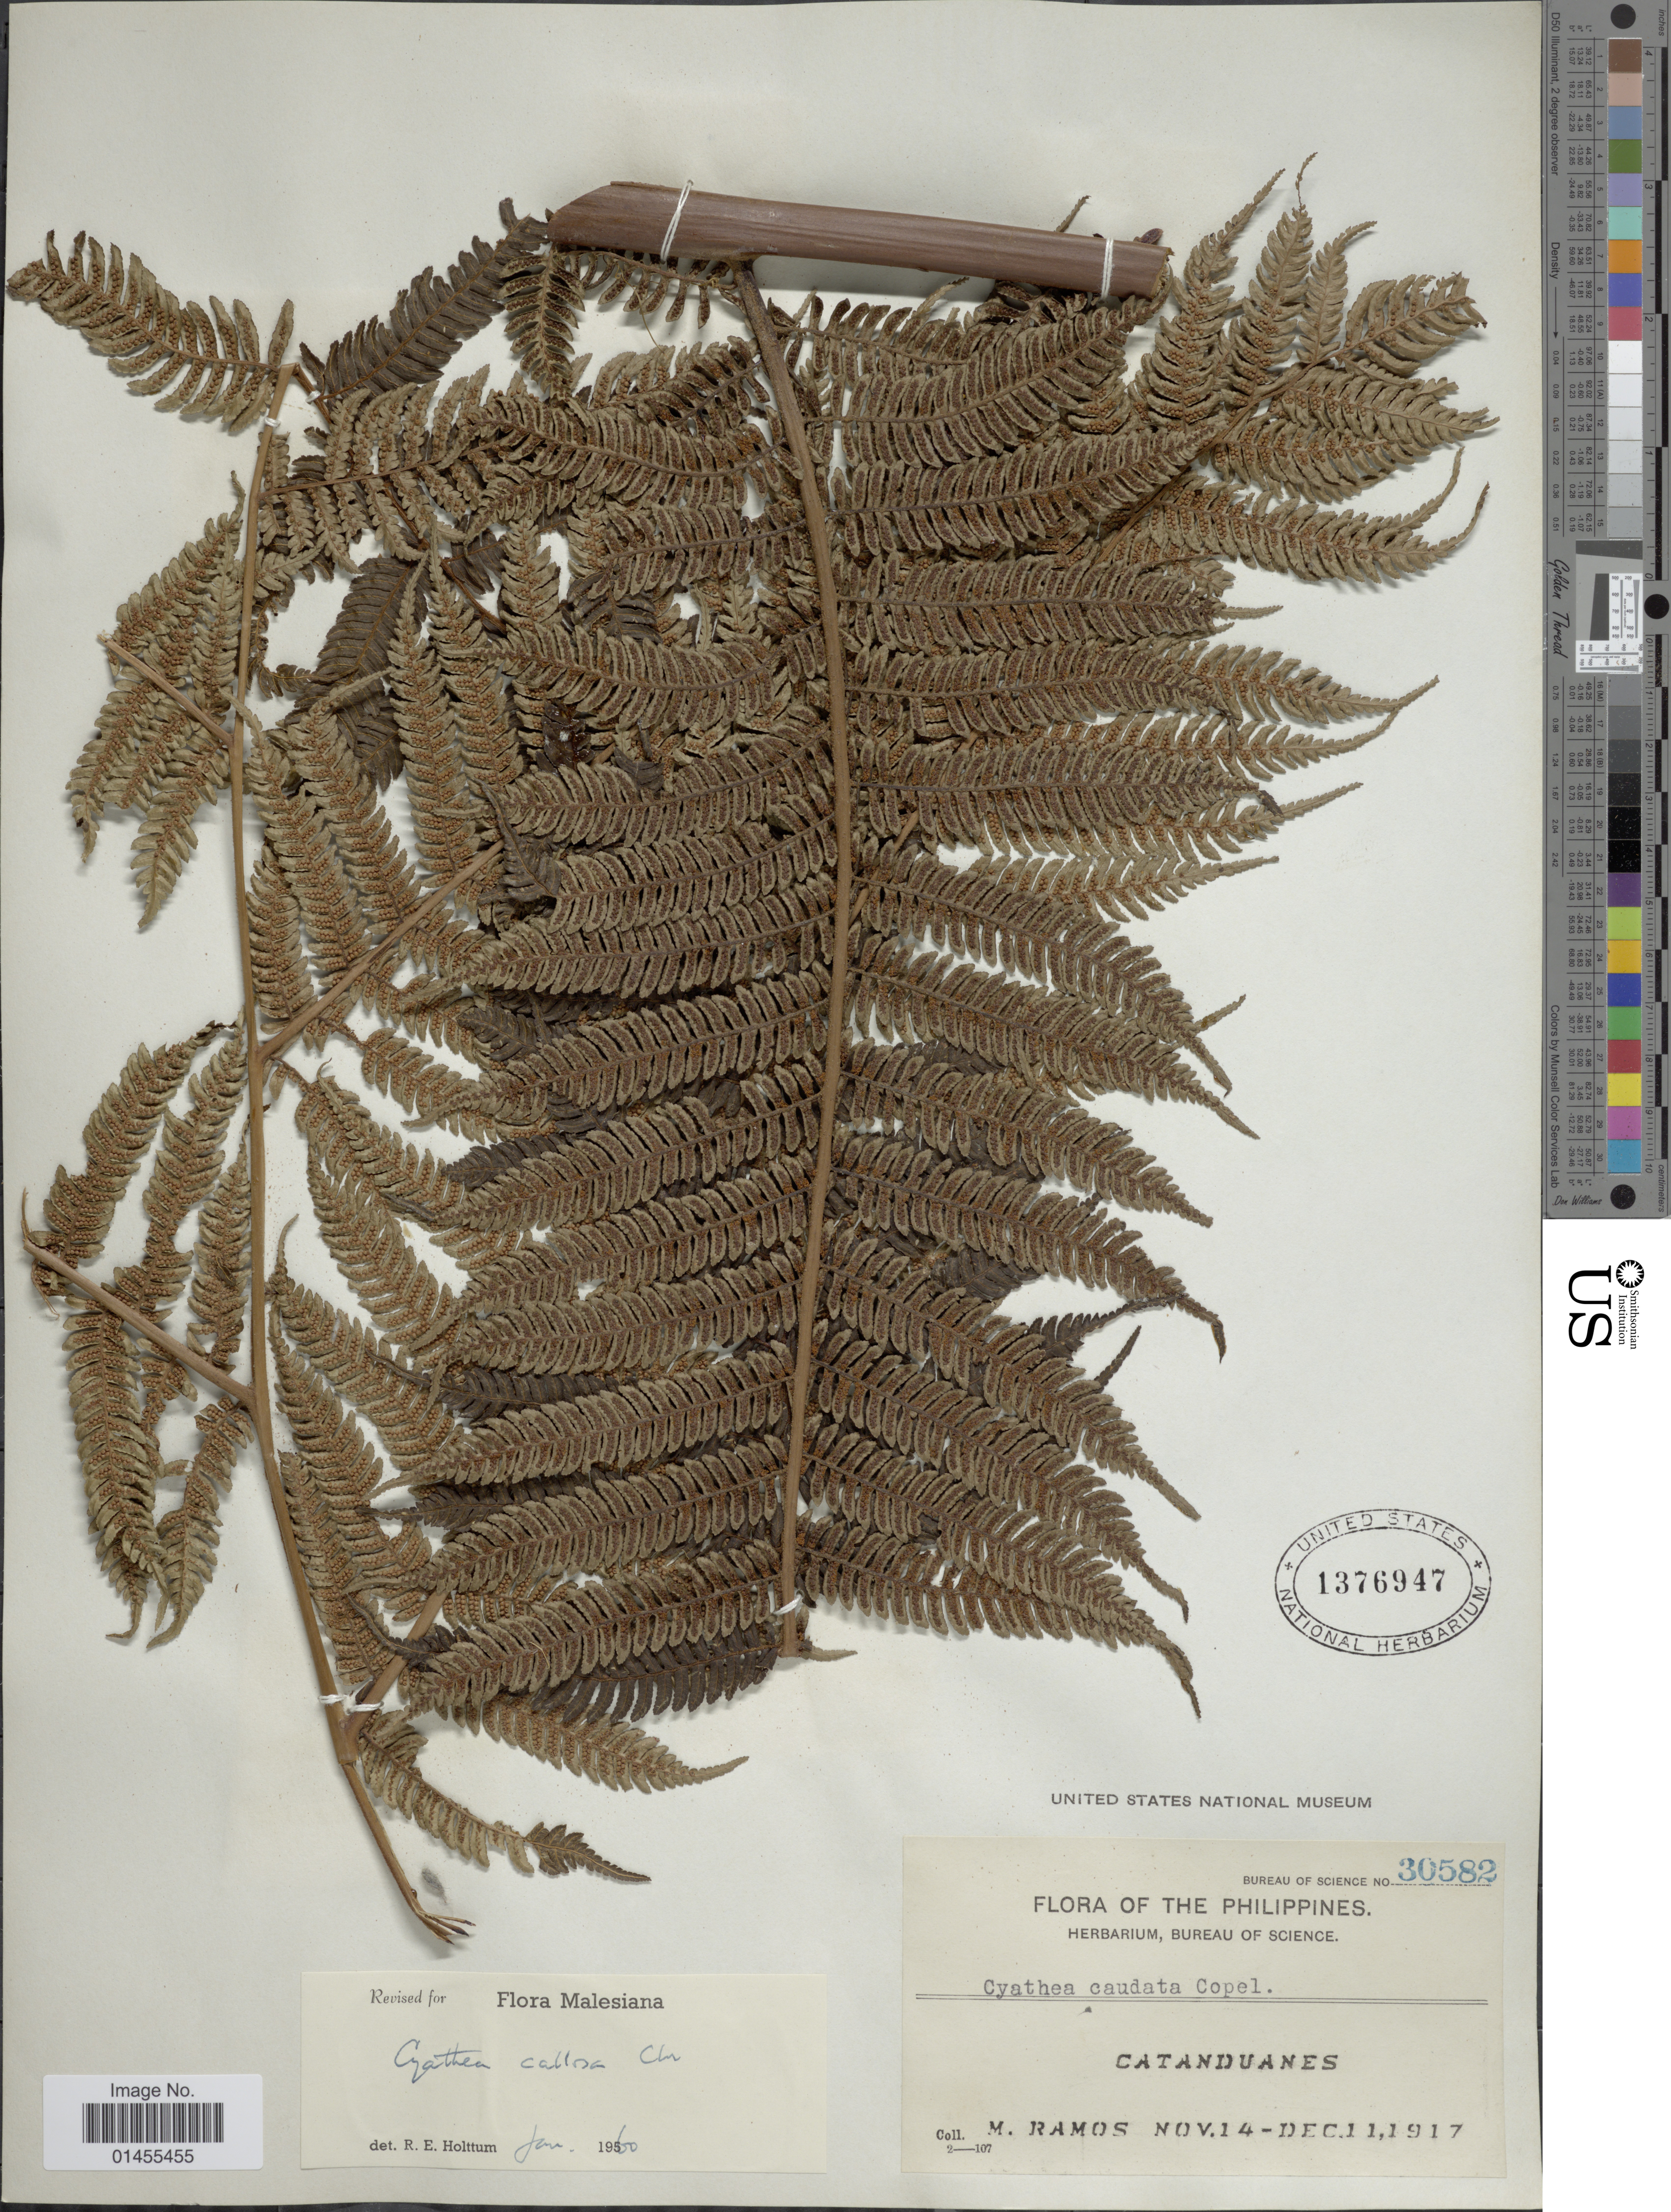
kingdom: Plantae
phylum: Tracheophyta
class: Polypodiopsida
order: Cyatheales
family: Cyatheaceae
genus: Alsophila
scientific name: Alsophila callosa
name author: (Christ) R.M. Tryon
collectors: M. Ramos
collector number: Bureau of Science 30582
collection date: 1917-11-14/1917-12-11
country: Philippines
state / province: Bicol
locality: Catanduanes.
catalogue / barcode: US 1376947